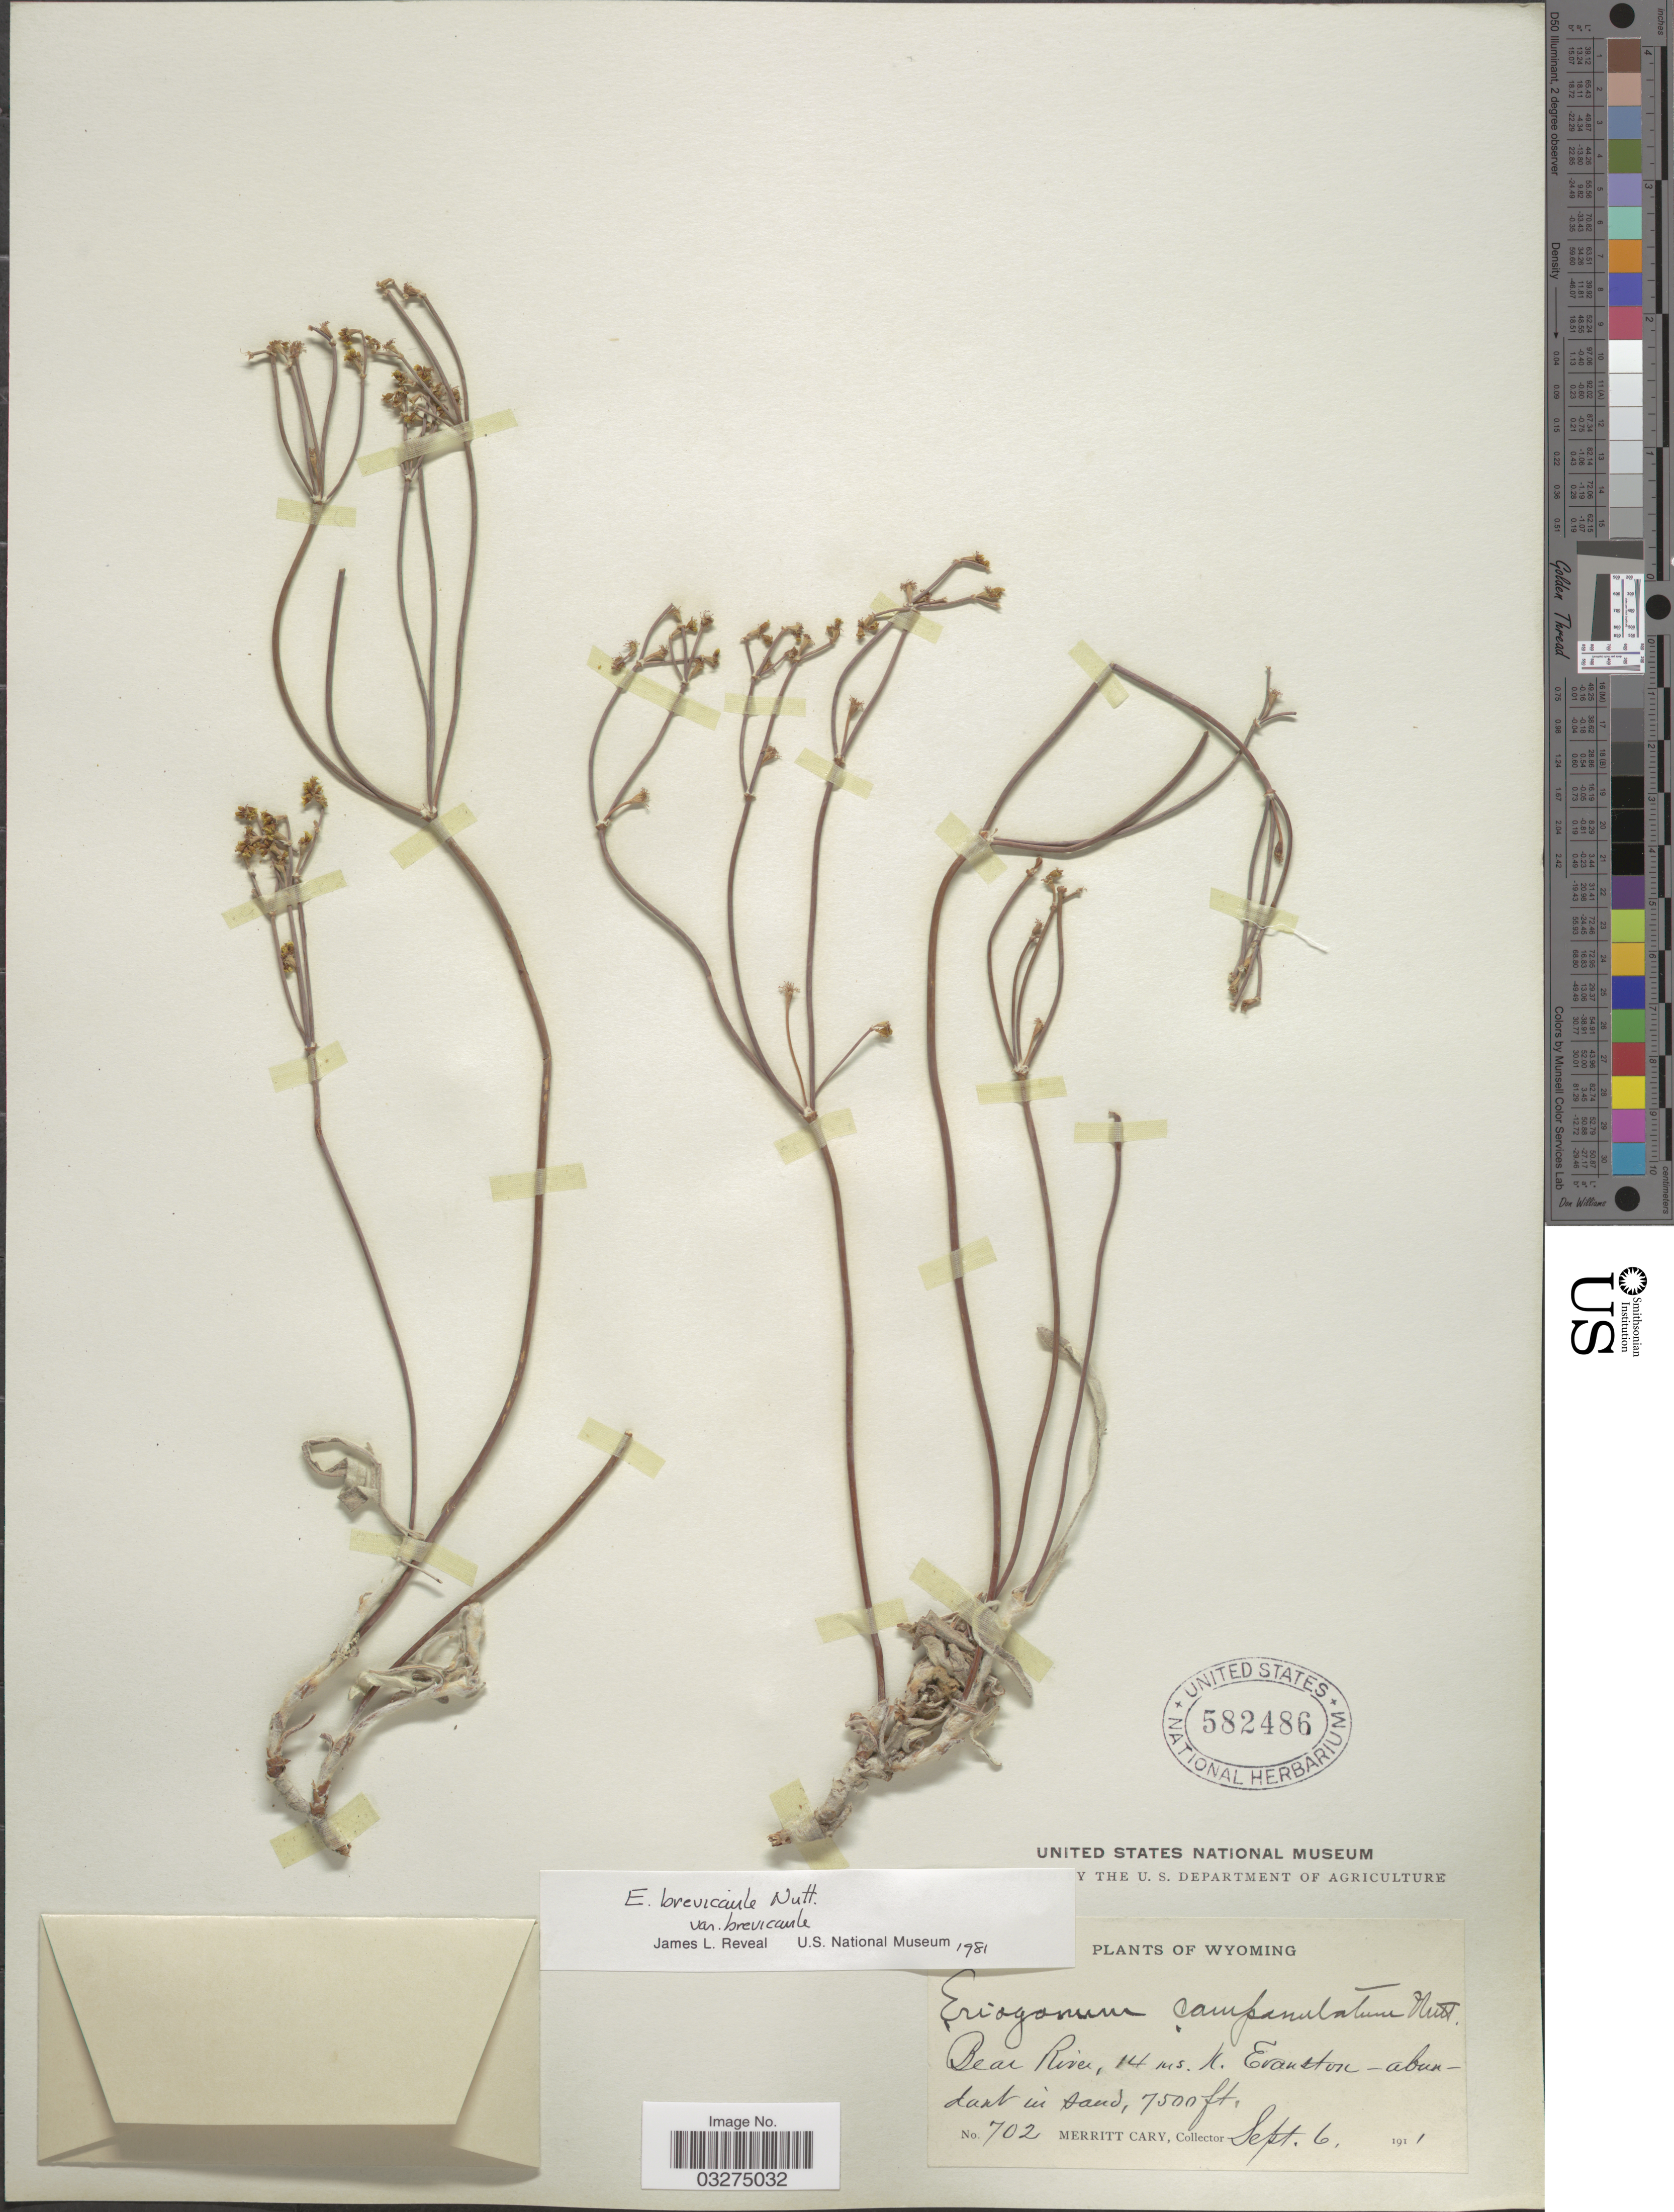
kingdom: Plantae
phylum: Tracheophyta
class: Magnoliopsida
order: Caryophyllales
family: Polygonaceae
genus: Eriogonum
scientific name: Eriogonum brevicaule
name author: Nutt.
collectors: M. Cary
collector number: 702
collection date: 1911-09-06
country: United States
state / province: Wyoming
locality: Bear River, 14 ms. N Evanston.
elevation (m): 2286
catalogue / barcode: US 582486